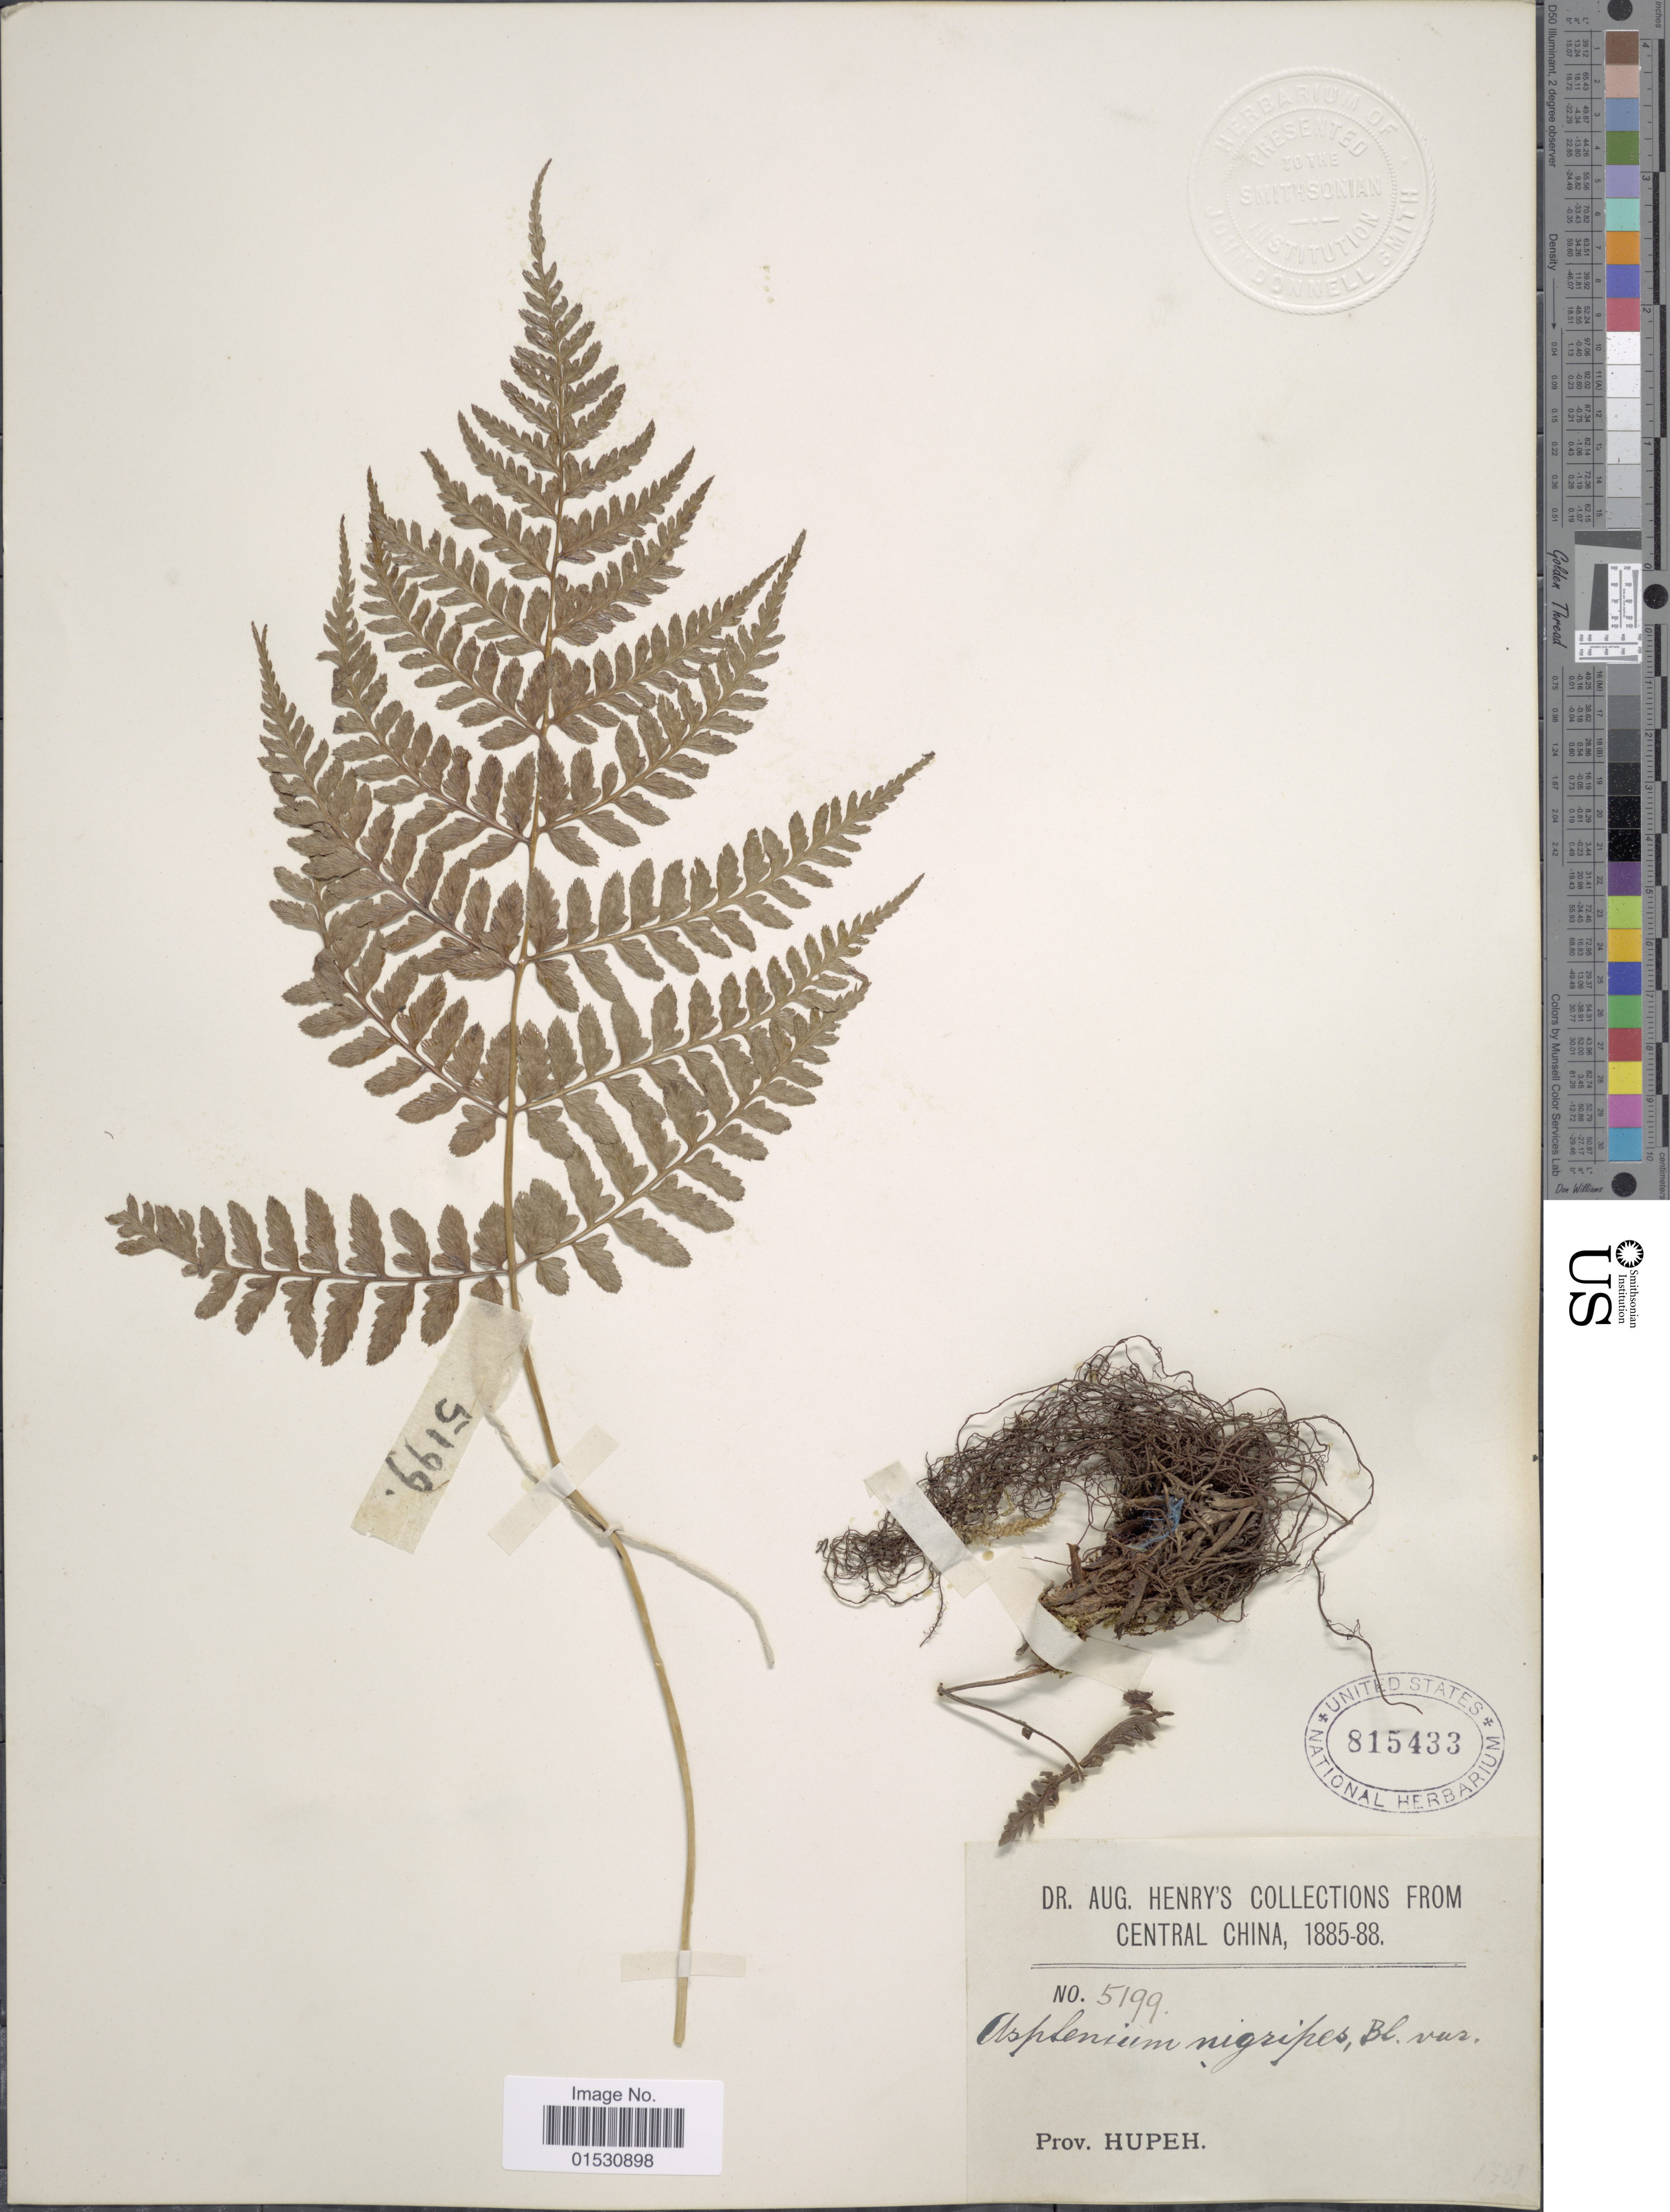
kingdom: Plantae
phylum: Tracheophyta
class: Polypodiopsida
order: Polypodiales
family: Athyriaceae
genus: Athyrium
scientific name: Athyrium nigripes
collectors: A. Henry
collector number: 5199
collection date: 1885/1888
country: China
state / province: Hubei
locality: Central China. Prov. Hupeh.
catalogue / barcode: US 815433